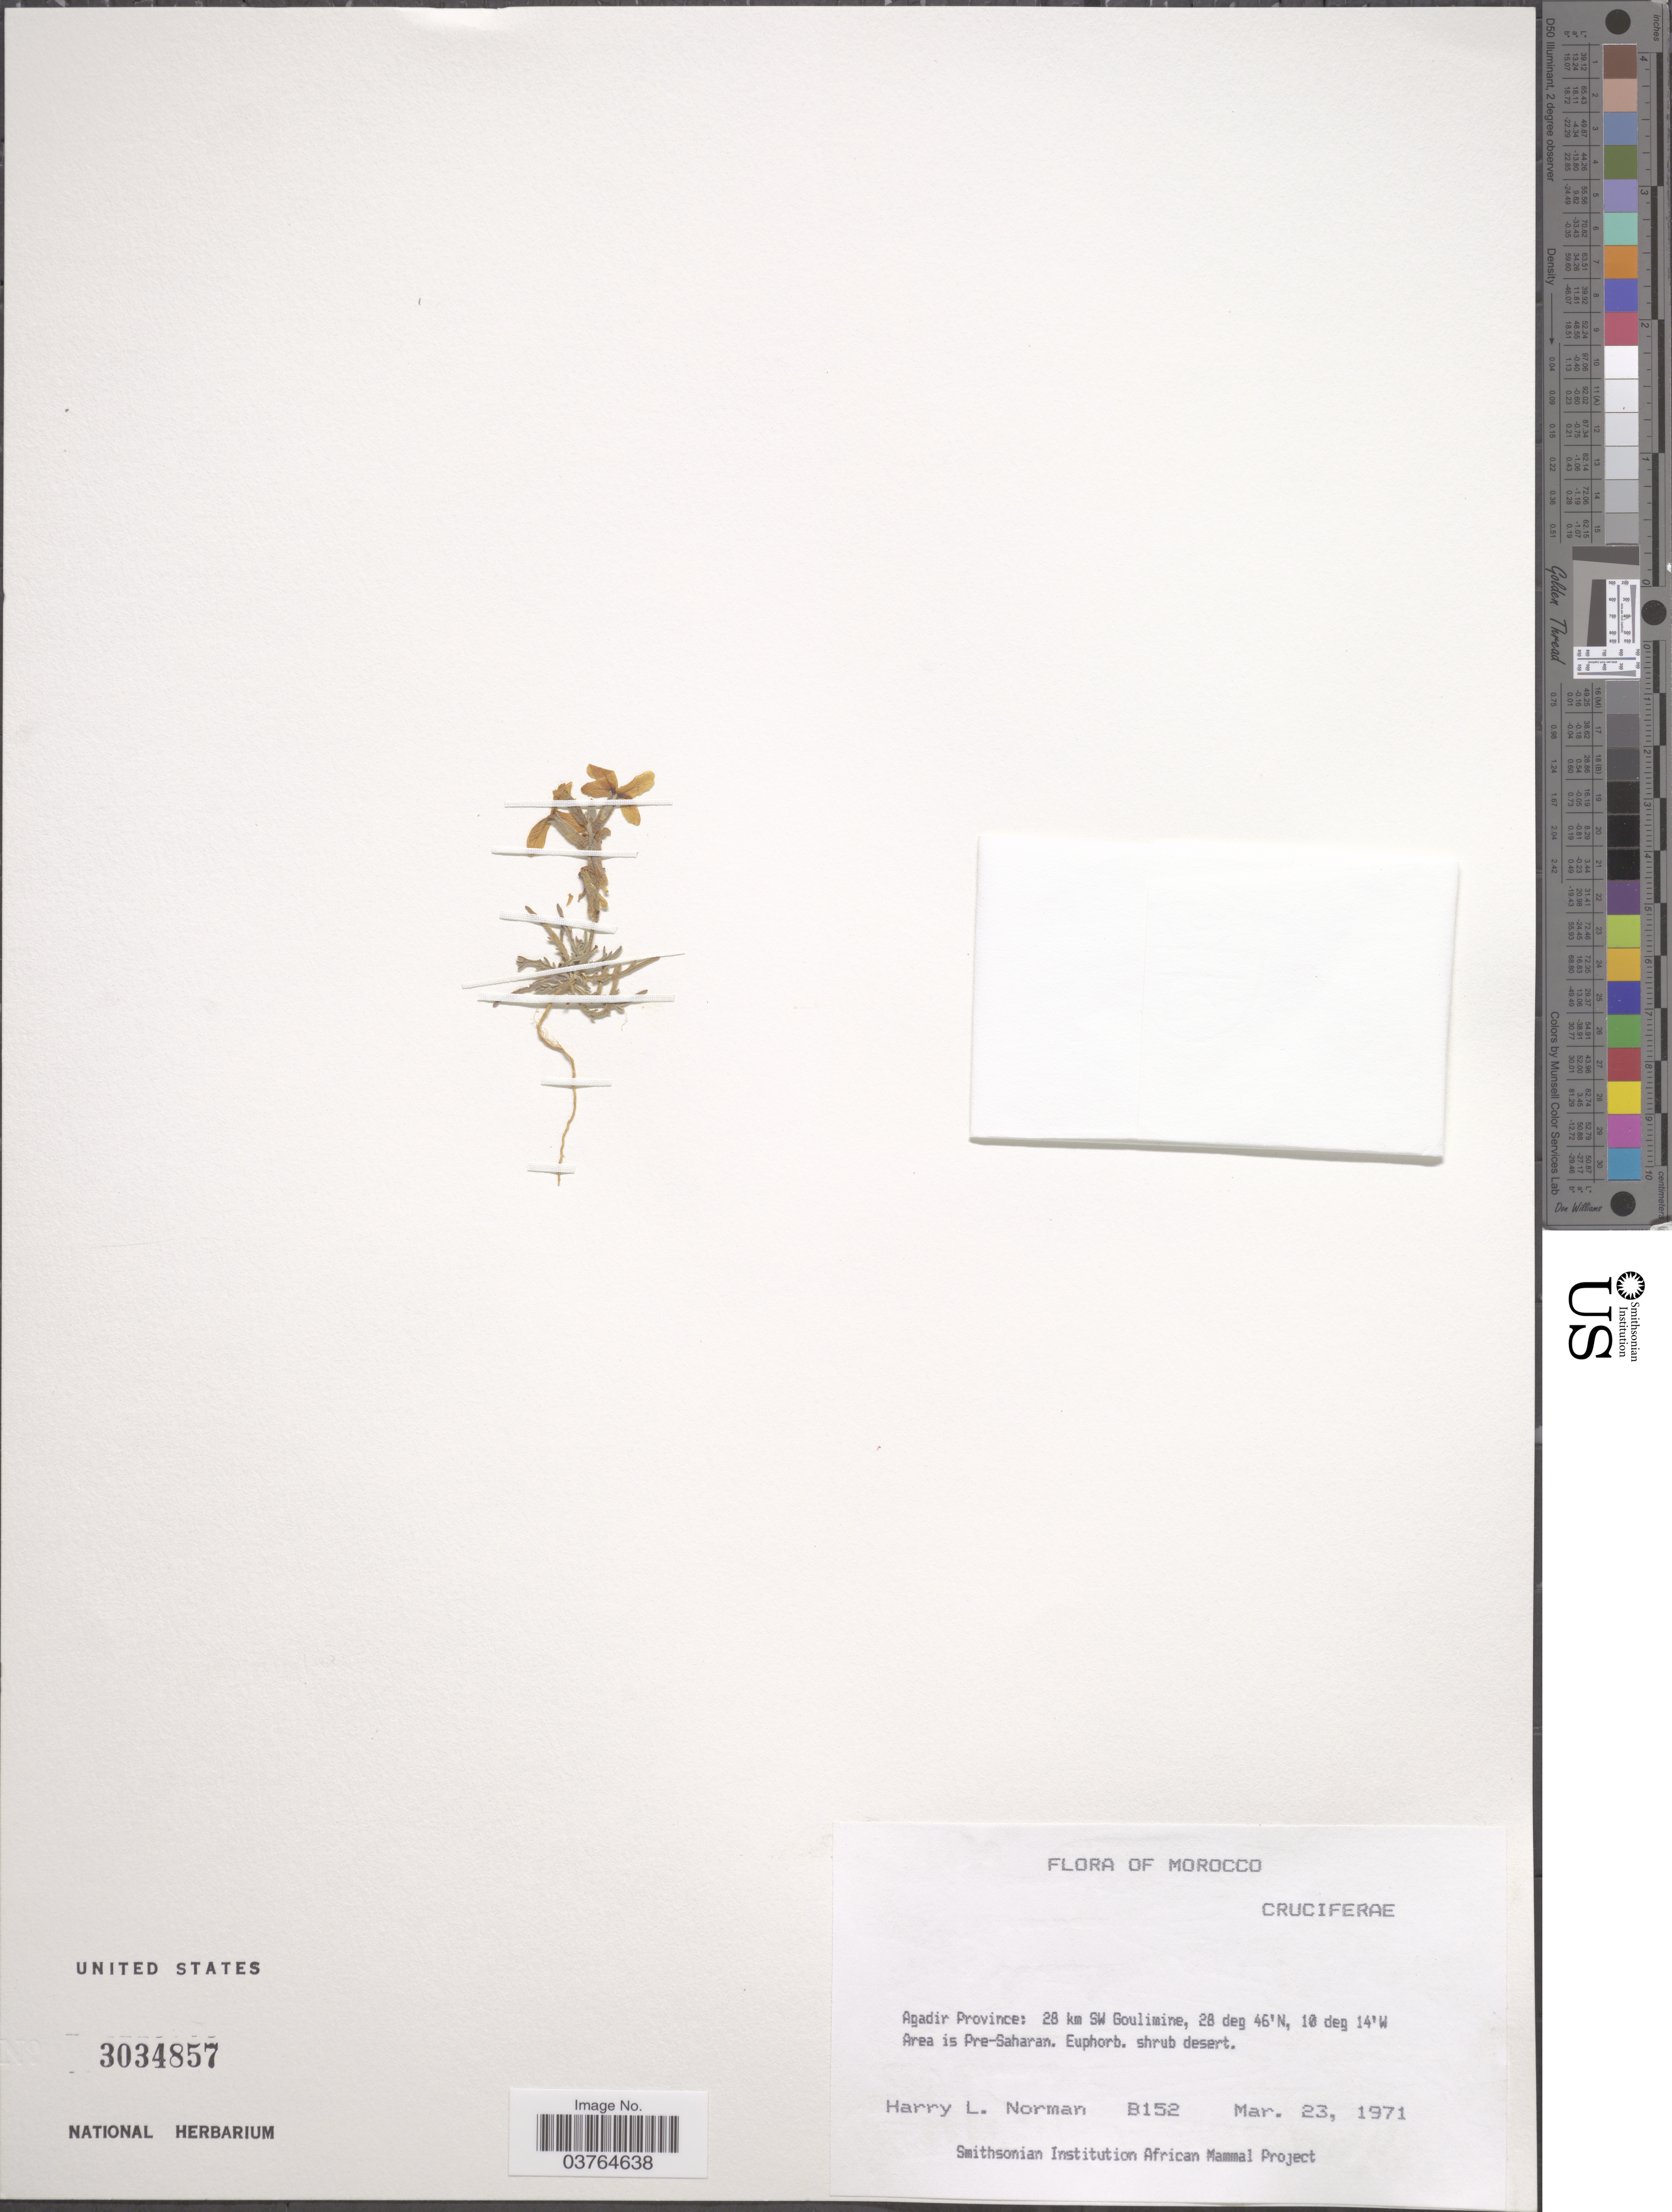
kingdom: Plantae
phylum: Tracheophyta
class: Magnoliopsida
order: Brassicales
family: Brassicaceae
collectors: Norman, H.L.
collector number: B152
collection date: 1971-03-23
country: Morocco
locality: Agadir Province: 28 km SW Goulimine, Area is Pre-Saharan.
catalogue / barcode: US 3034857